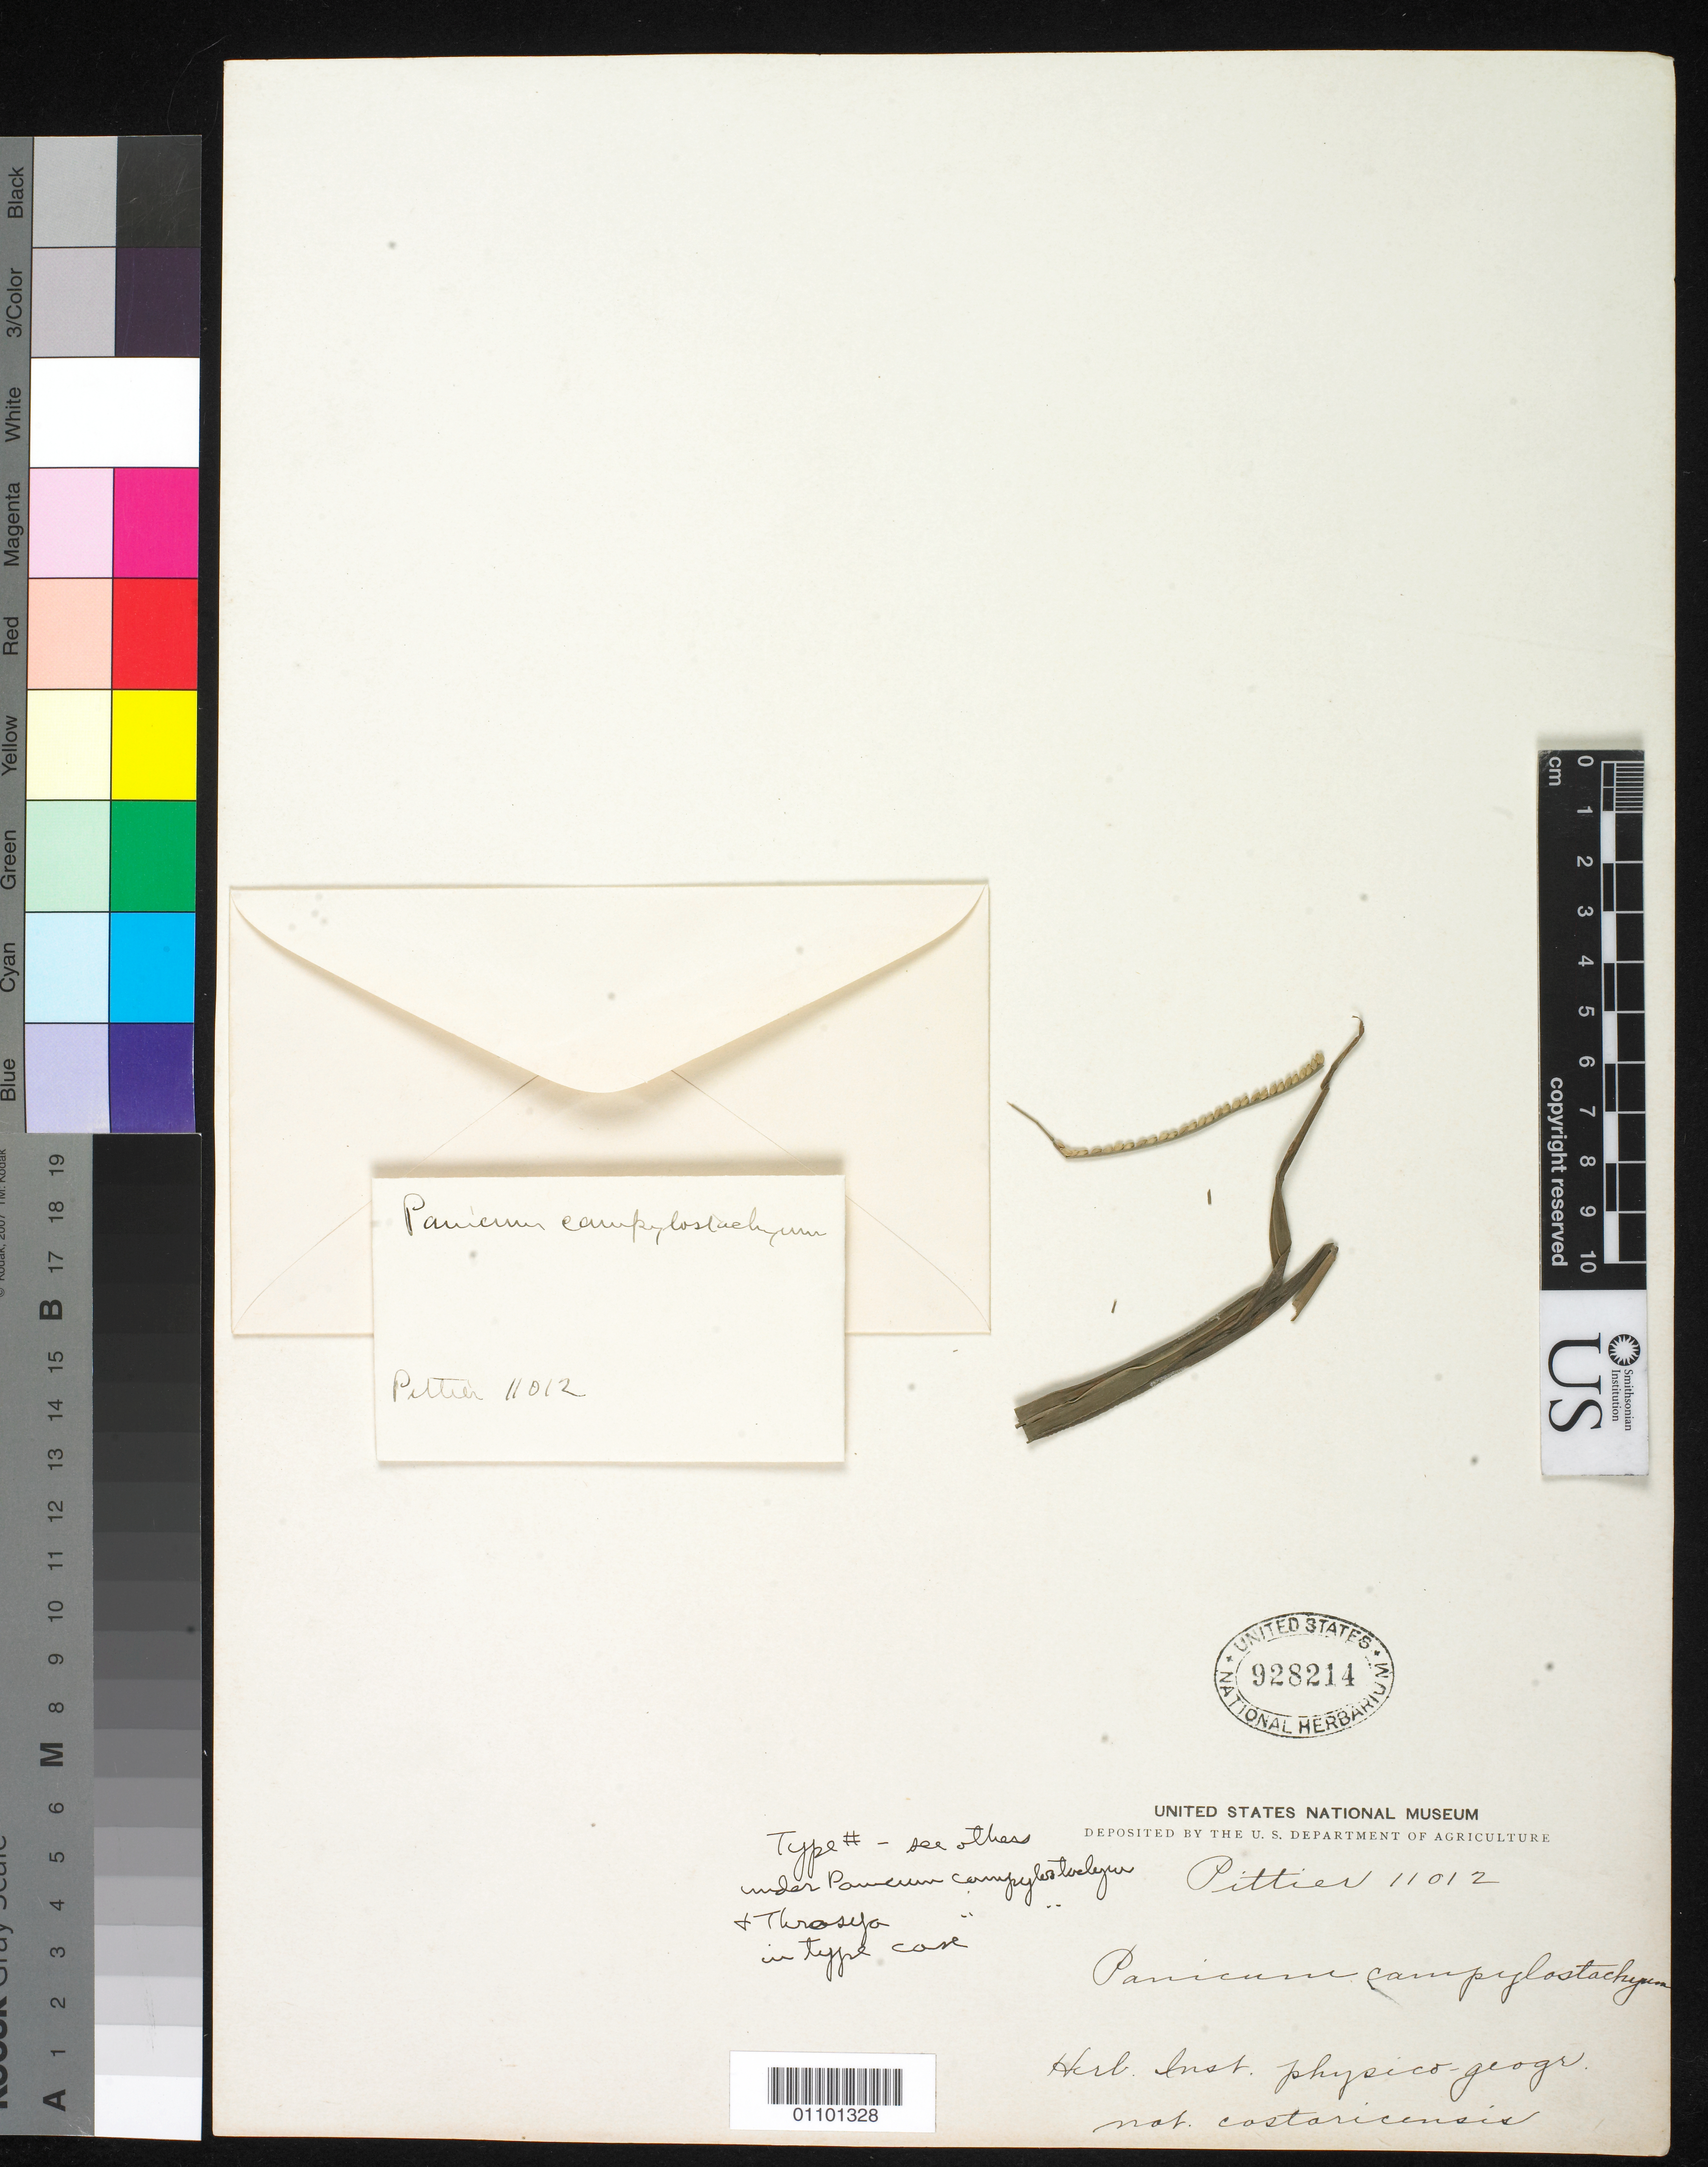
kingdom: Plantae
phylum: Tracheophyta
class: Liliopsida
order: Poales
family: Poaceae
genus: Panicum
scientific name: Panicum campylostachyum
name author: Hack.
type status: Isolectotype; Syntype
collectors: H. F. Pittier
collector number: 11012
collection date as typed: Feb 1897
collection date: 1897-02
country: Costa Rica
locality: Cañas Gordas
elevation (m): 1100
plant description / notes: Fragmentary material of type specimen ex Herb. Inst. phsico-geogr. nat. costaricensis.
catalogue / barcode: US 928214